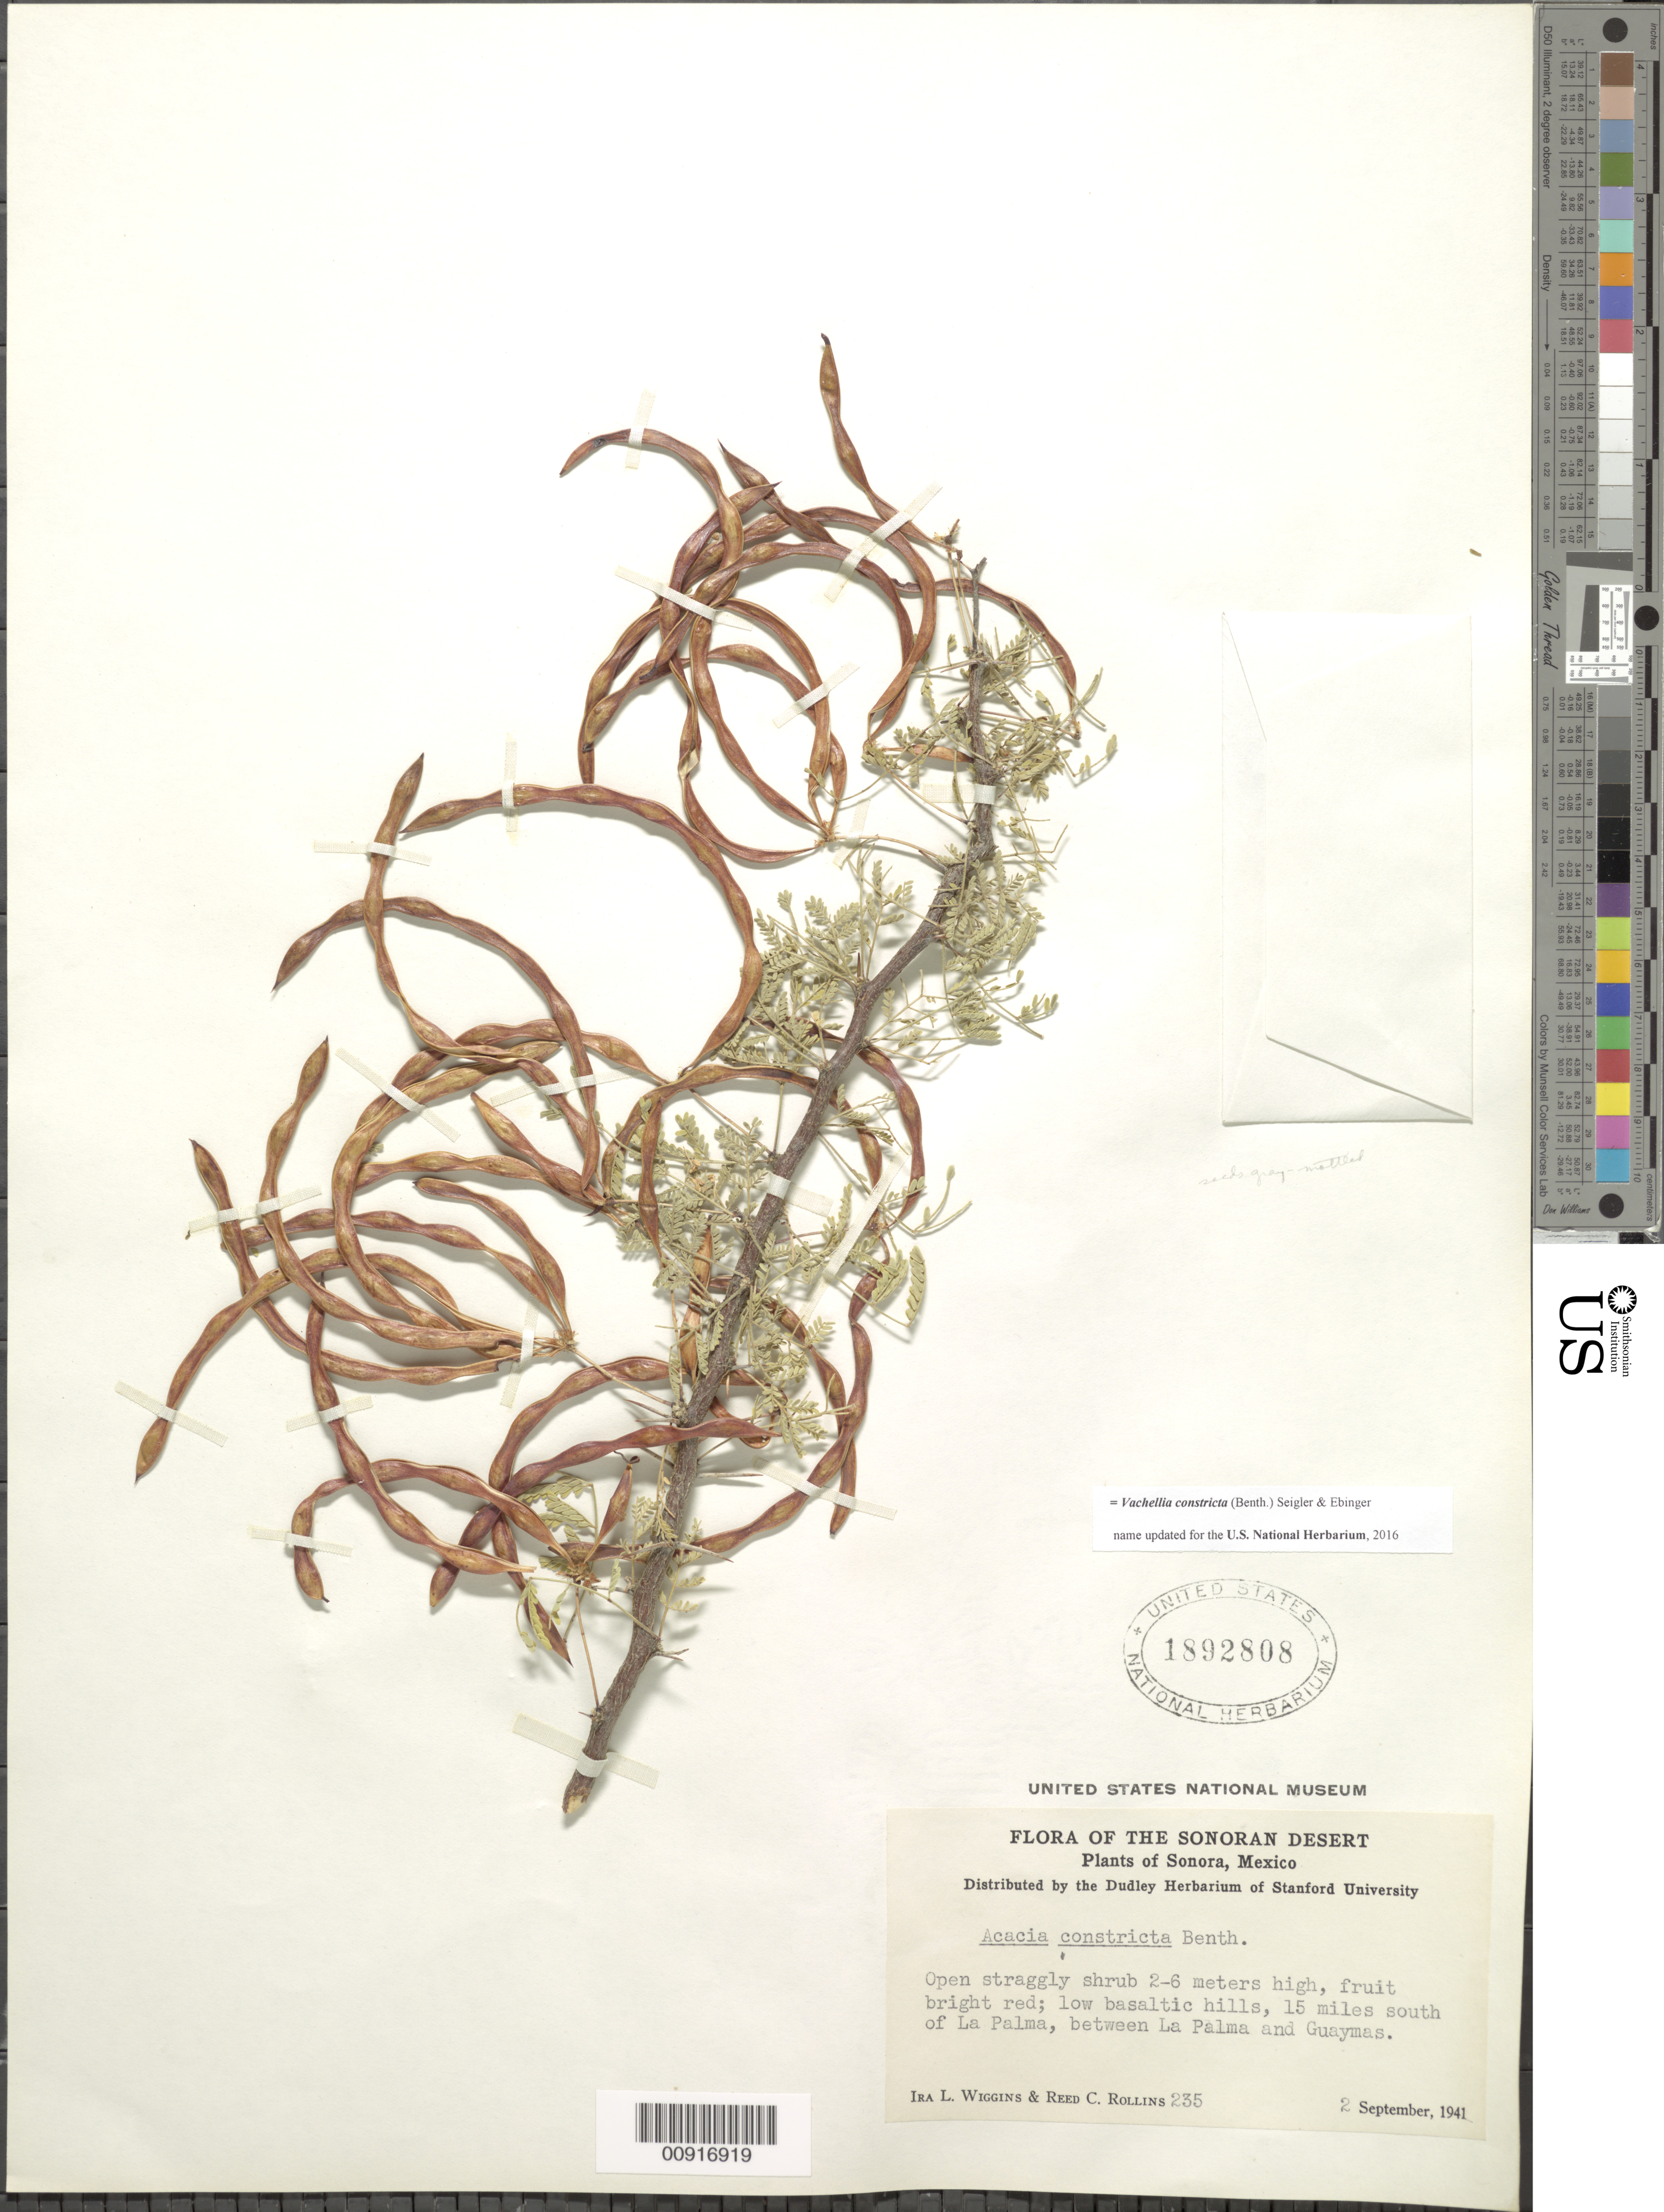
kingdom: Plantae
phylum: Tracheophyta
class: Magnoliopsida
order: Fabales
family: Fabaceae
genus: Vachellia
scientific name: Vachellia constricta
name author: (Benth.) Seigler & Ebinger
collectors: I. L. Wiggins & R. C. Rollins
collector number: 235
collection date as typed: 02 Sep 1941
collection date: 1941-09-02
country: Mexico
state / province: Sonora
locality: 15 miles south of La Palma, between La Palma and Guaymas.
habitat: Low basaltic hills.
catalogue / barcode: US 1892808